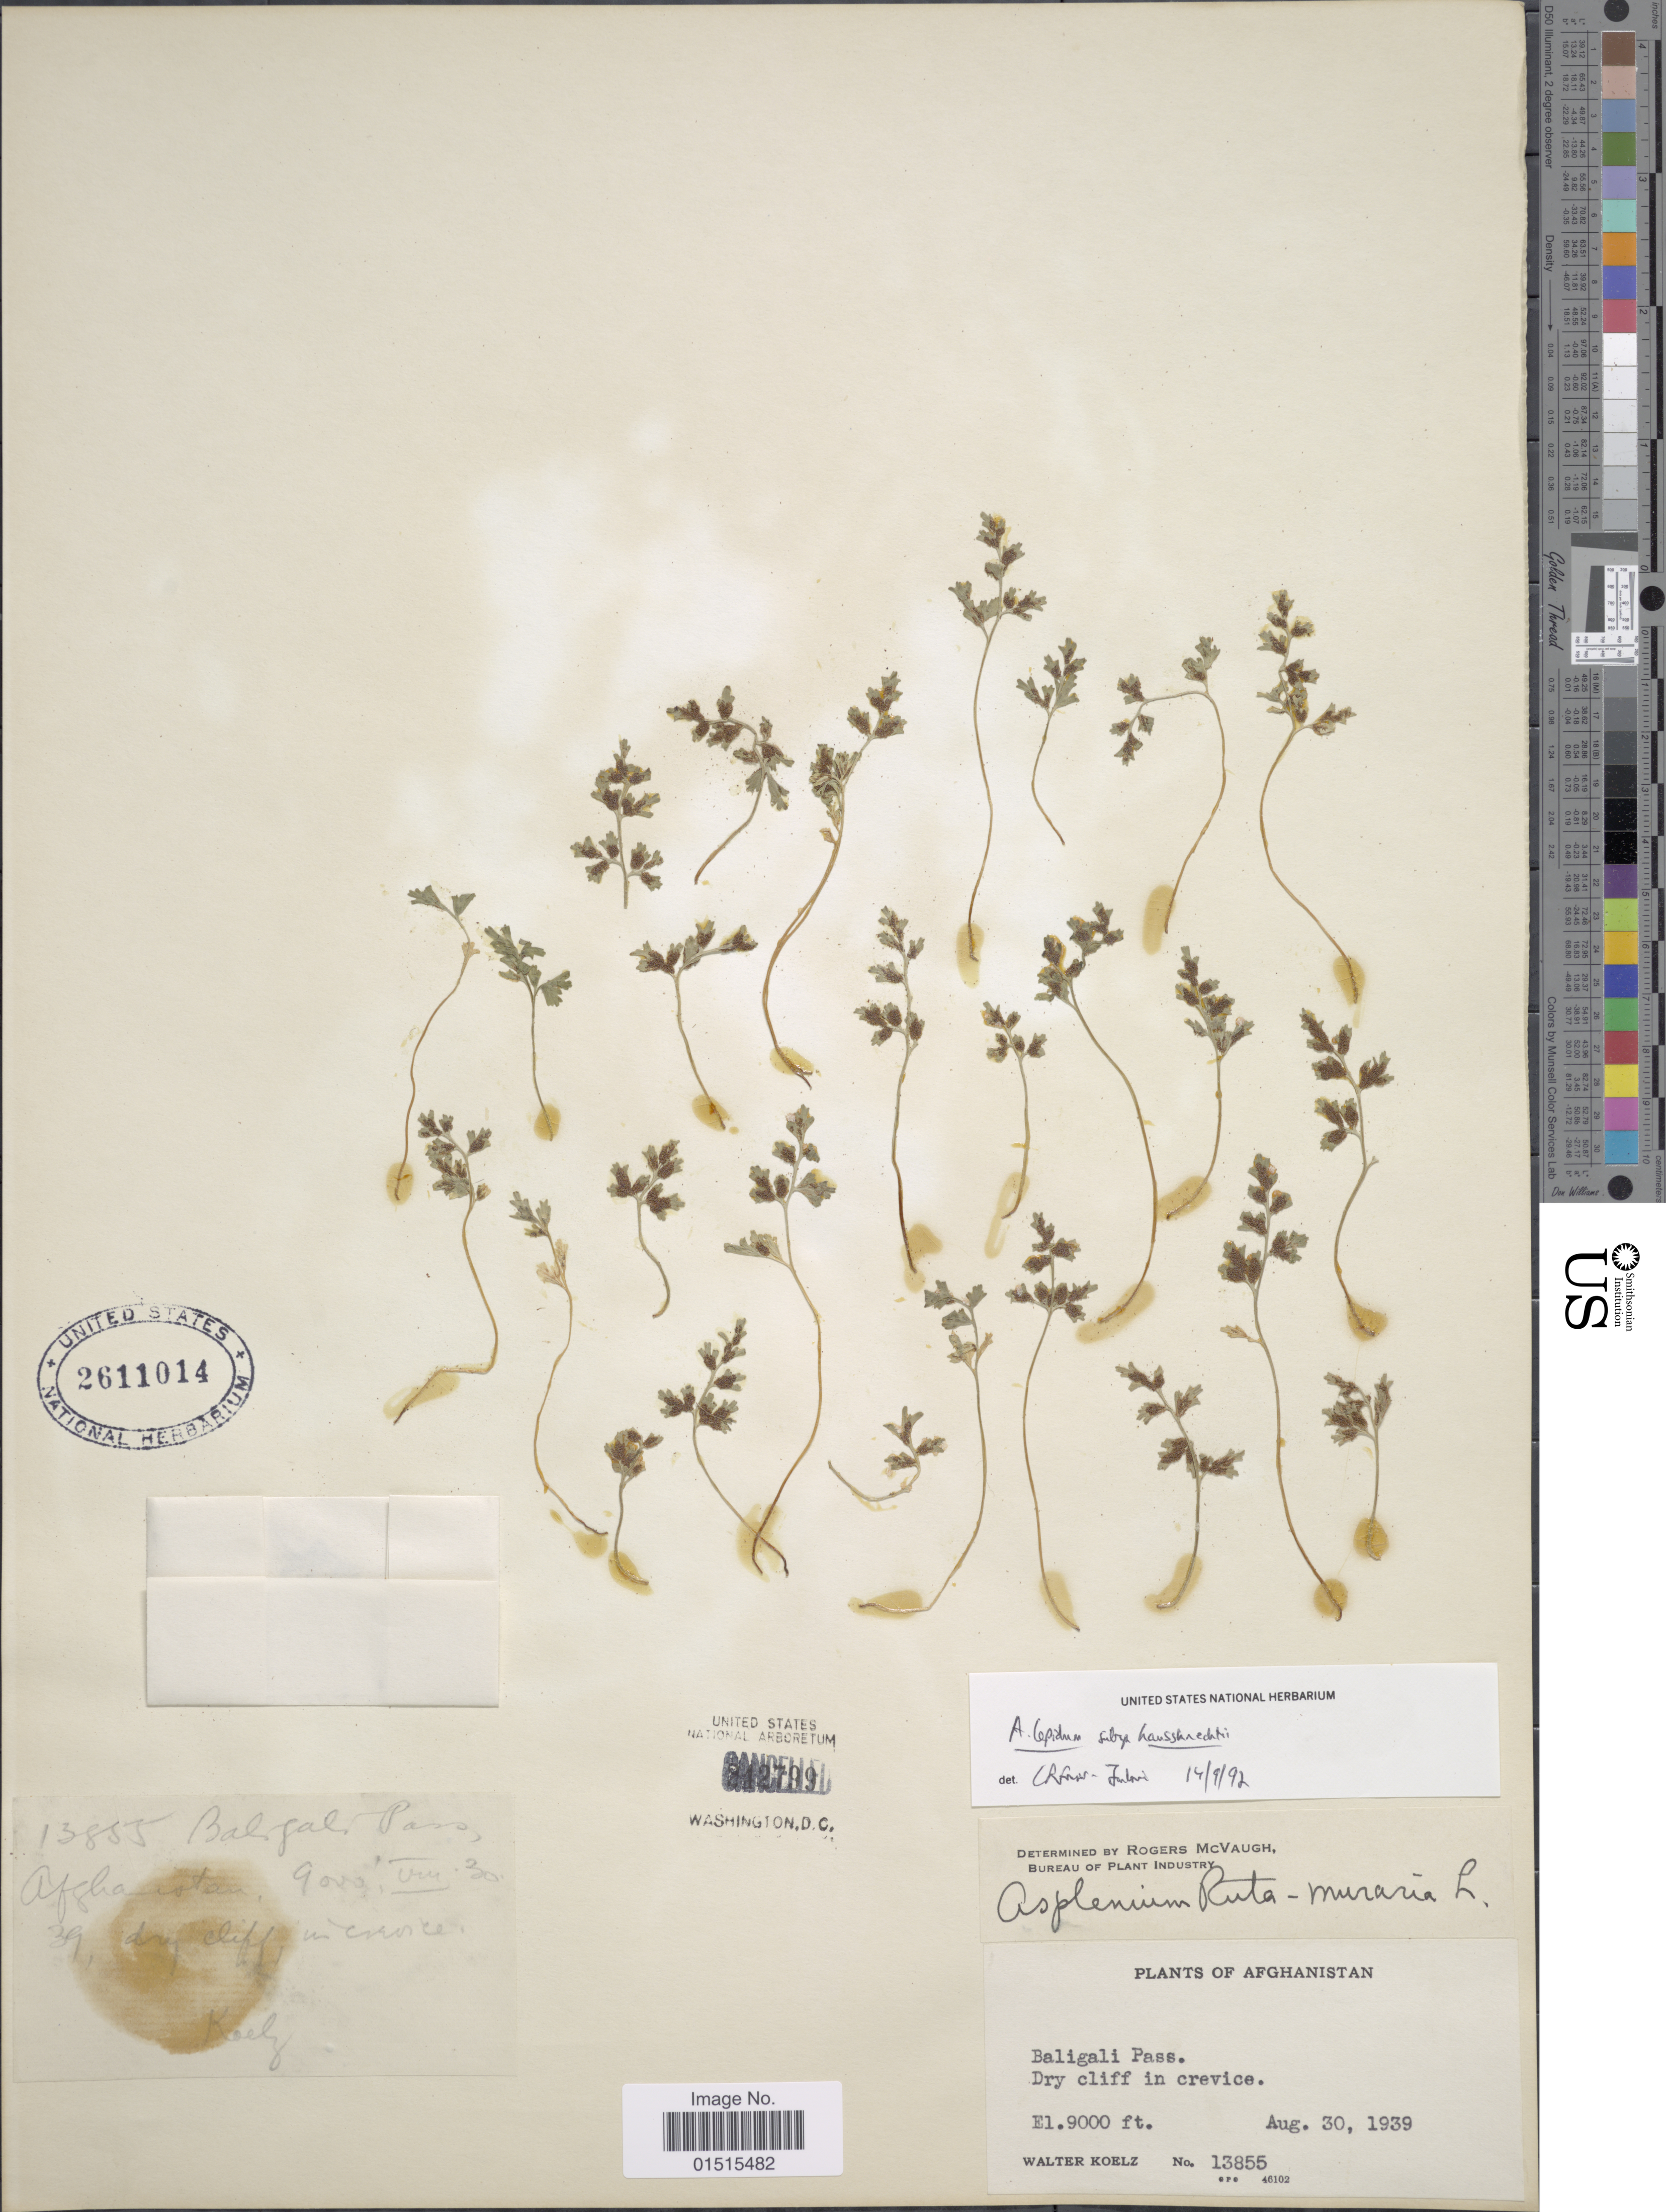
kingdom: Plantae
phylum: Tracheophyta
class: Polypodiopsida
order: Polypodiales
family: Aspleniaceae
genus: Asplenium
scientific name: Asplenium ruta-muraria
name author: L.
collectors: W. N. Koelz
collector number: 46102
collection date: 1939-08-30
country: Afghanistan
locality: Baligali Pass. Dry cliff in crevice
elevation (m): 2743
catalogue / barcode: US 2611014